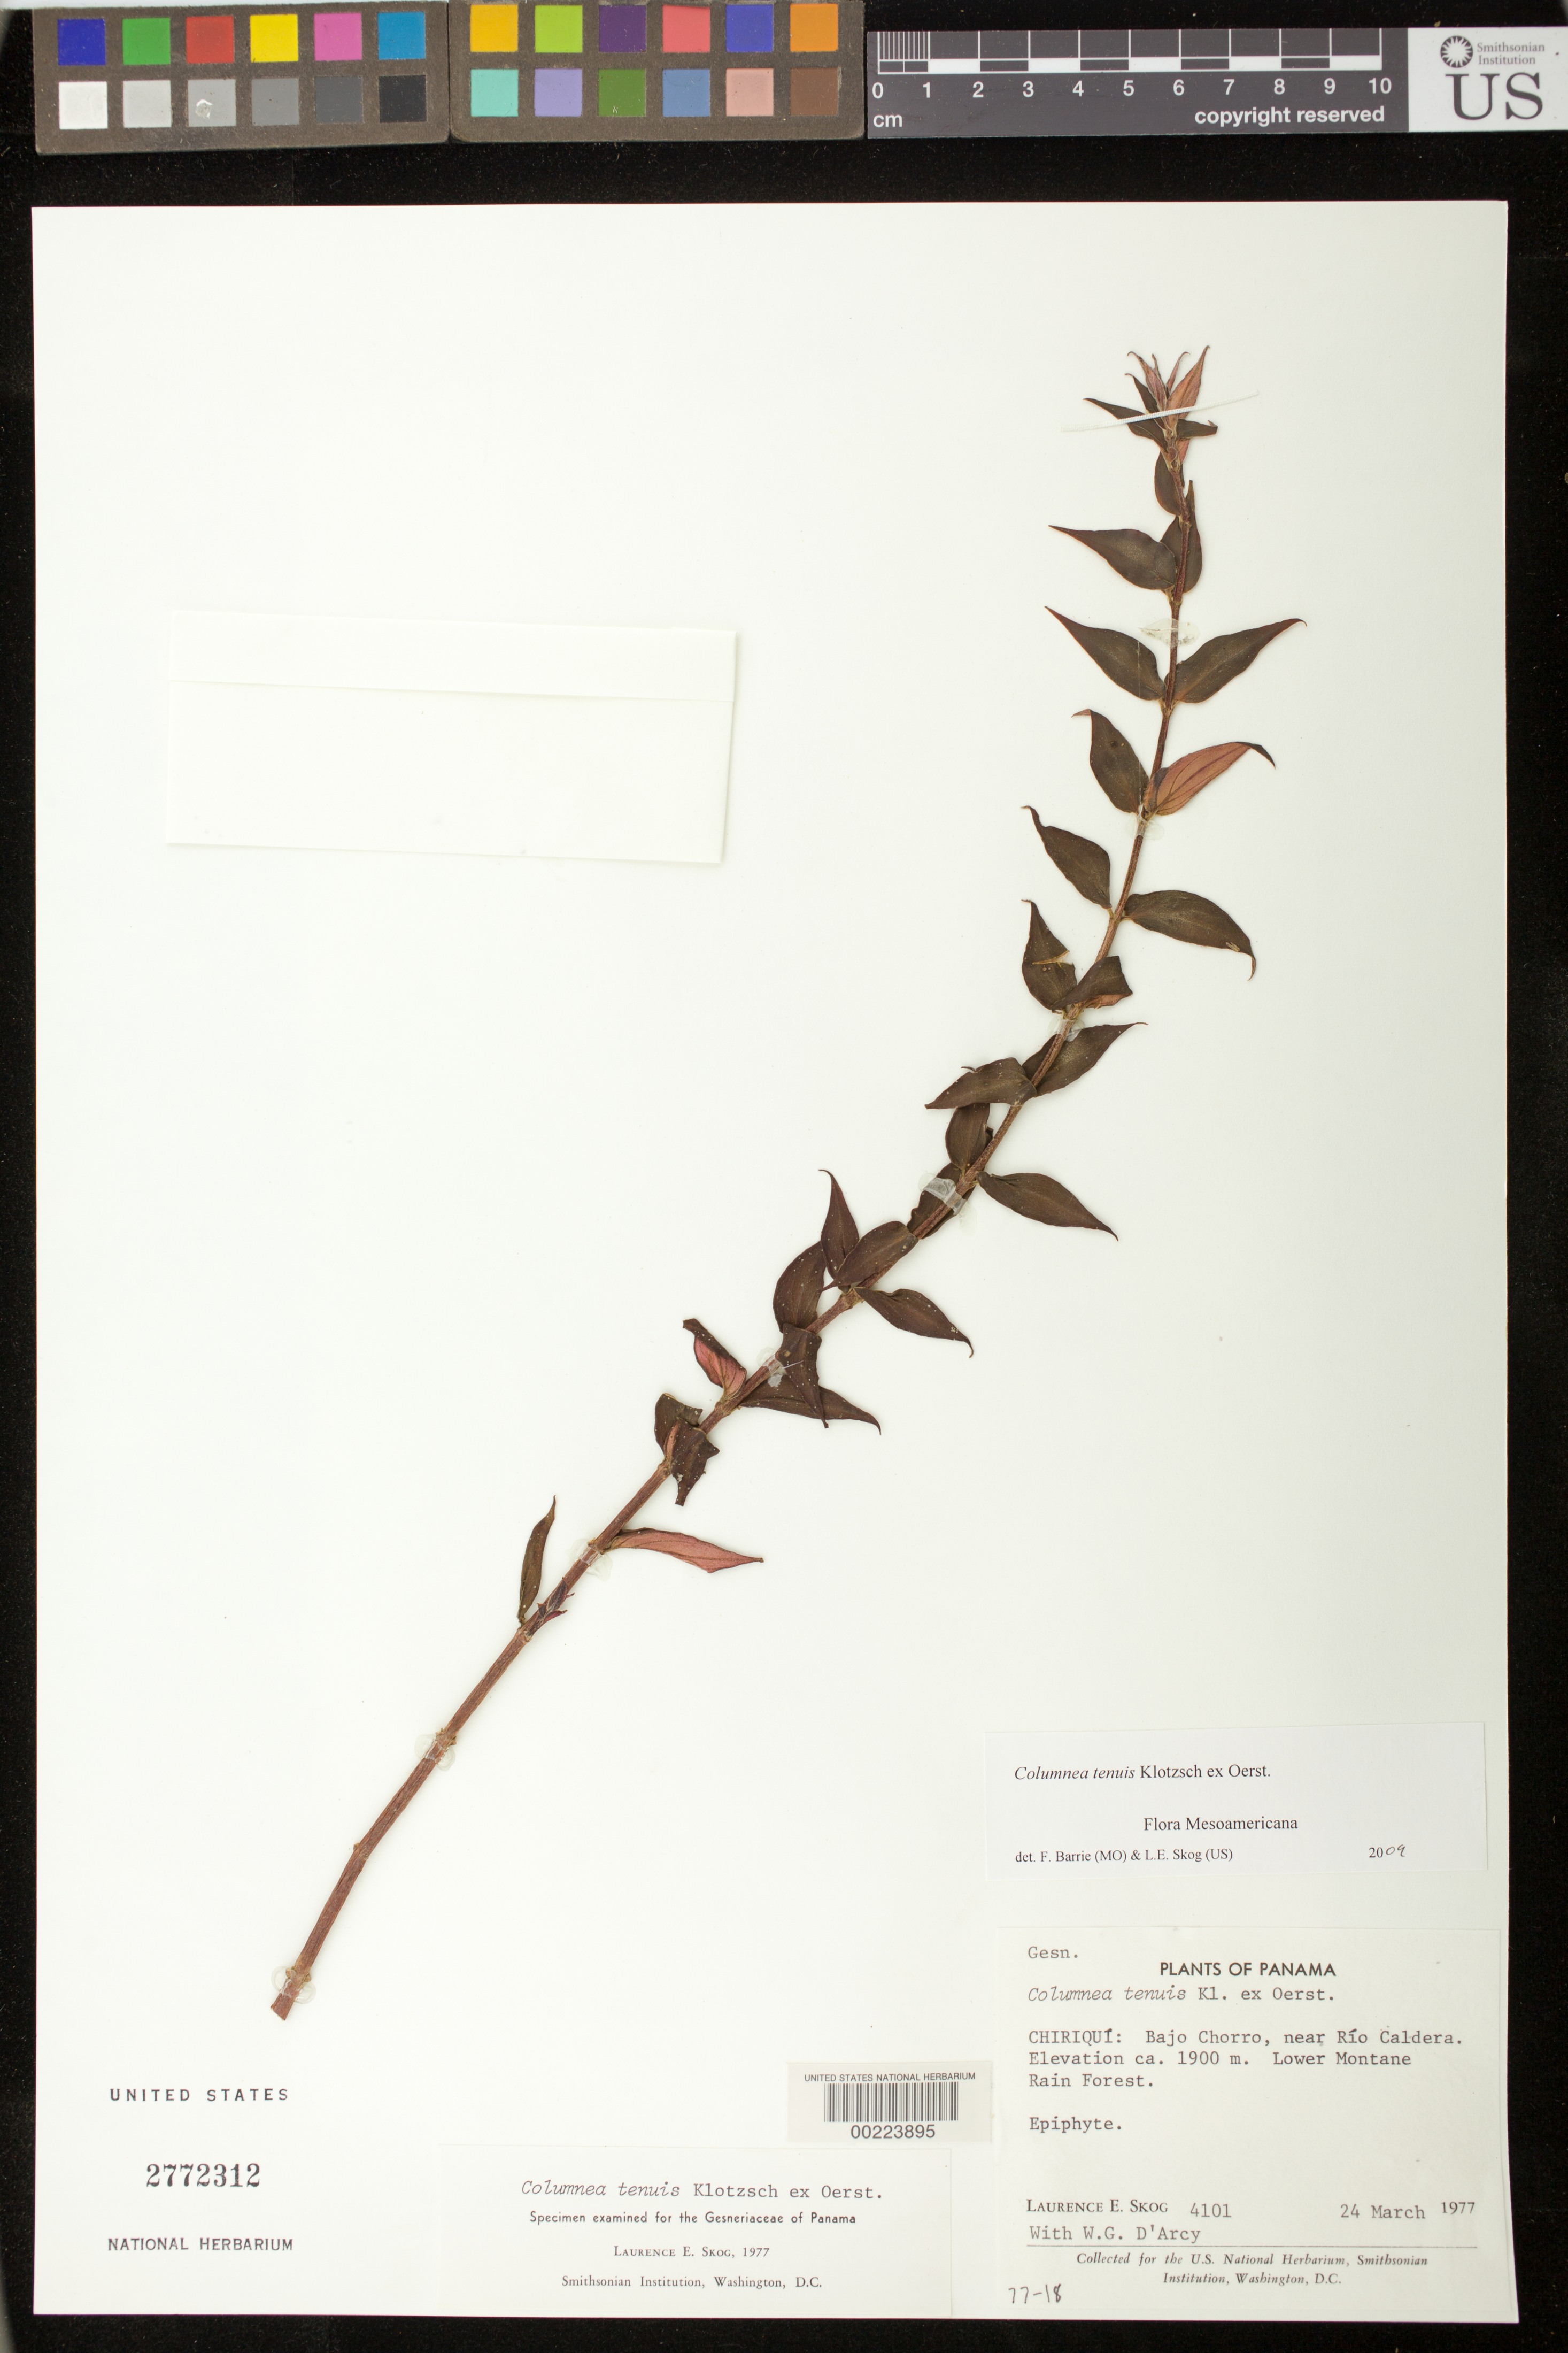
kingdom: Plantae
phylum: Tracheophyta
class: Magnoliopsida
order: Lamiales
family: Gesneriaceae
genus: Columnea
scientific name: Columnea tenuis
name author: Klotzsch ex Oerst.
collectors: L. E. Skog & W. G. D'Arcy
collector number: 4101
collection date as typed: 24 Mar 1977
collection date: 1977-03-24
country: Panama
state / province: Chiriquí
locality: Bajo Chorro, near Rio Caldera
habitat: Lower montane rain forest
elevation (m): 1900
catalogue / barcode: US 2772312